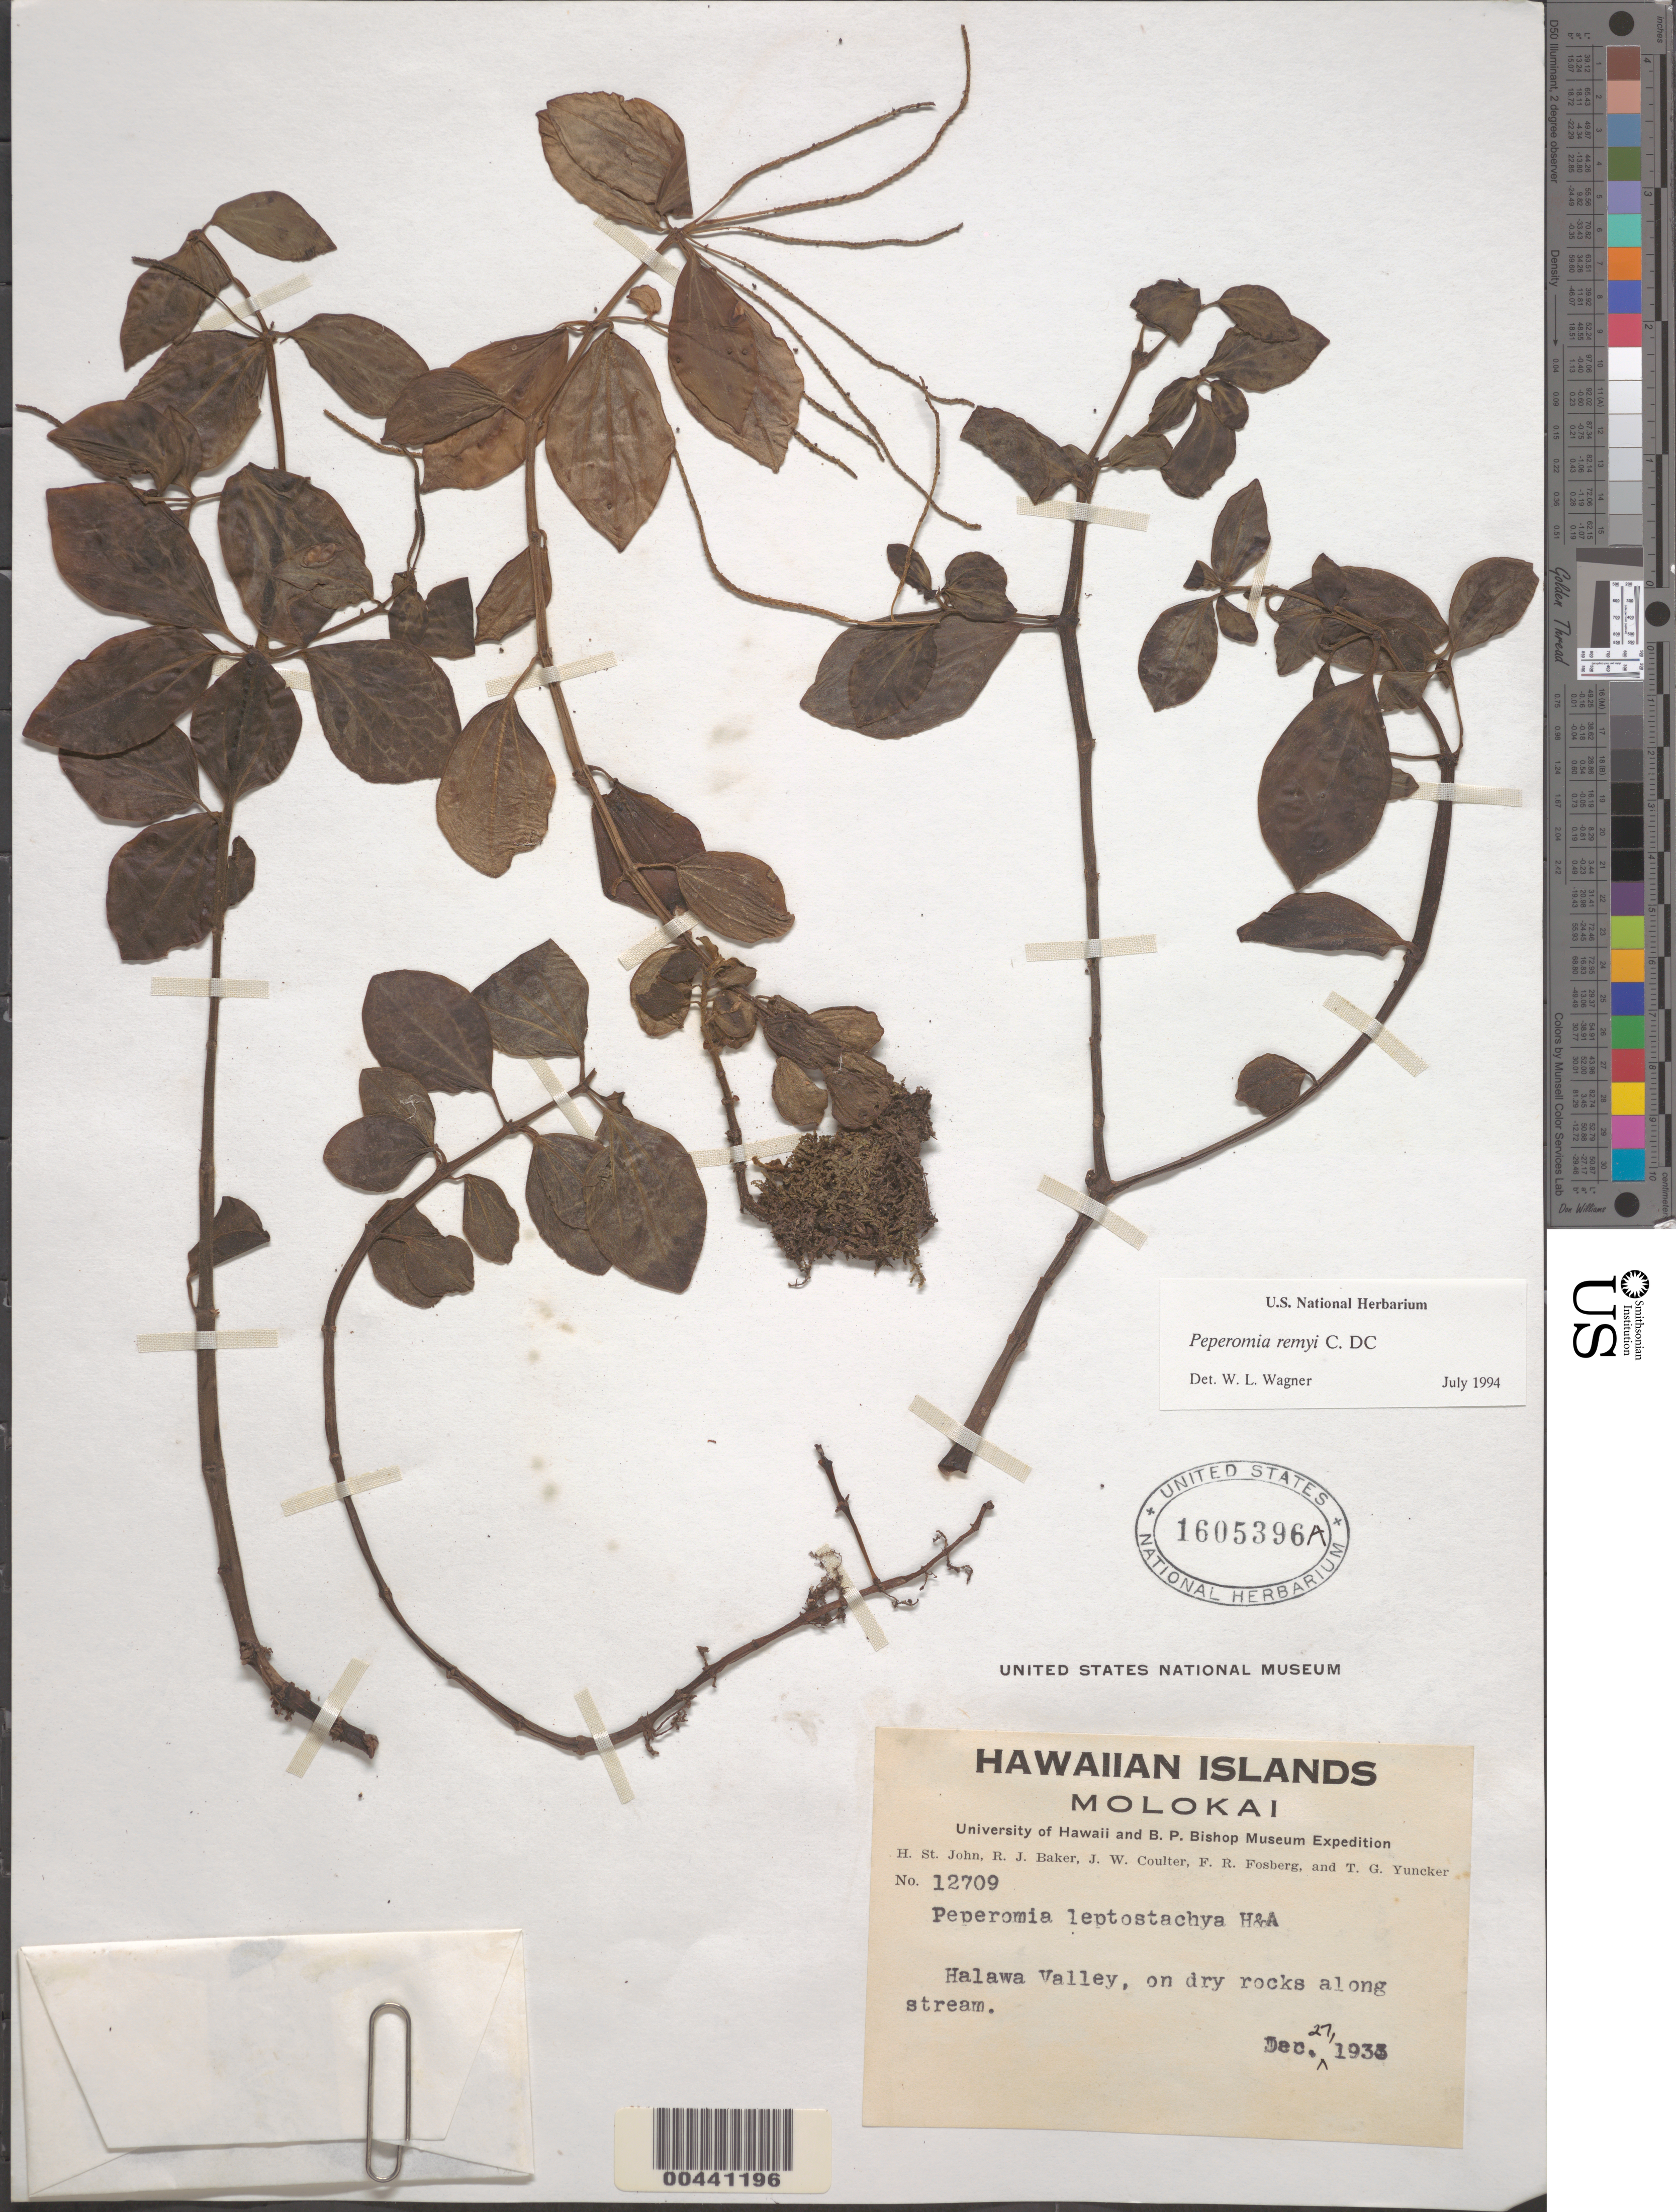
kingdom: Plantae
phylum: Tracheophyta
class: Magnoliopsida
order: Piperales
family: Piperaceae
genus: Peperomia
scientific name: Peperomia remyi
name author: C. DC.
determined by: Wagner, W. L., (BOT), Smithsonian Institution - National Museum of Natural History (UNITED STATES)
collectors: H. St. John, R. J. Baker, J. W. Coulter & F. R. Fosberg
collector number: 12709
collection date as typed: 27 Dec 1933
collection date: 1933-12-27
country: United States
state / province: Hawaii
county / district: Kauai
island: Kaua'i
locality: Halawa Valley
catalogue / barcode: US 1605396